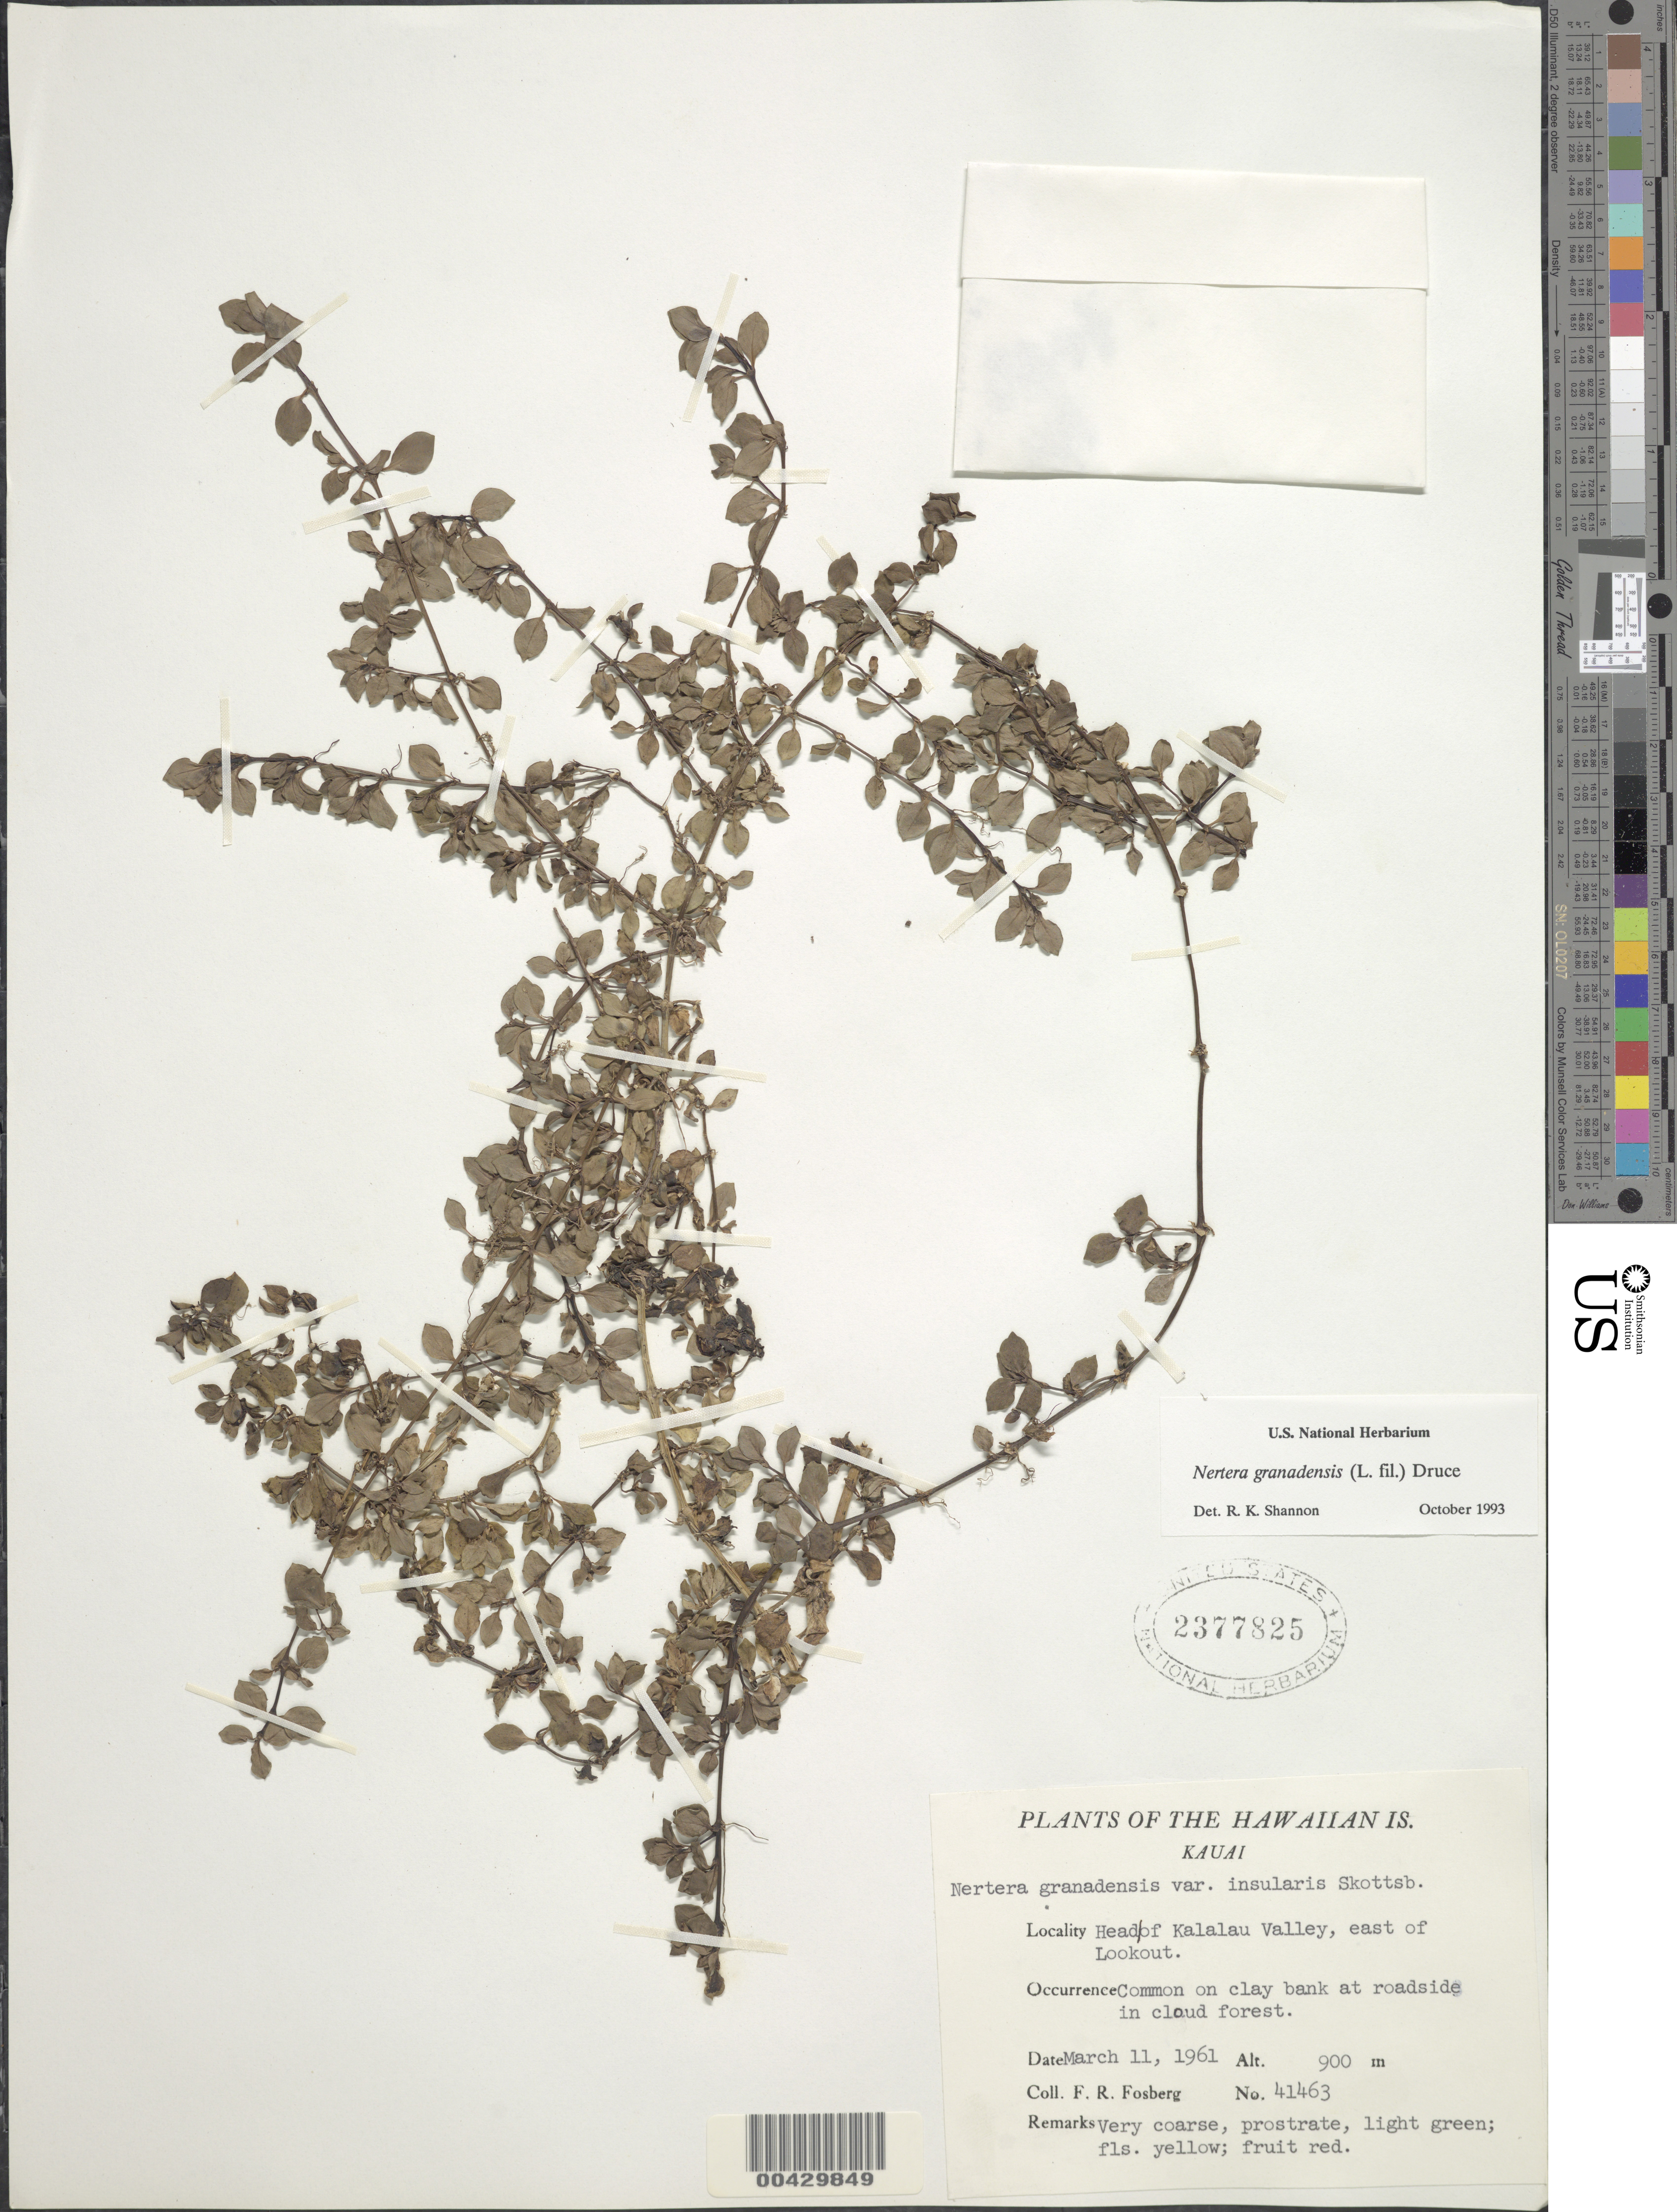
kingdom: Plantae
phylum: Tracheophyta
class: Magnoliopsida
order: Gentianales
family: Rubiaceae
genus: Nertera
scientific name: Nertera granadensis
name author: (Mutis ex L. f.) Druce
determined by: Shannon, R. K., (UNITED STATES)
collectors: F. R. Fosberg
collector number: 41463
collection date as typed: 11 Mar 1961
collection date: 1961-03-11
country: United States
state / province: Hawaii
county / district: Kauai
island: Kaua'i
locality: Head of Kalalau Valley, E of Lookout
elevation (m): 900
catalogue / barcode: US 2377825